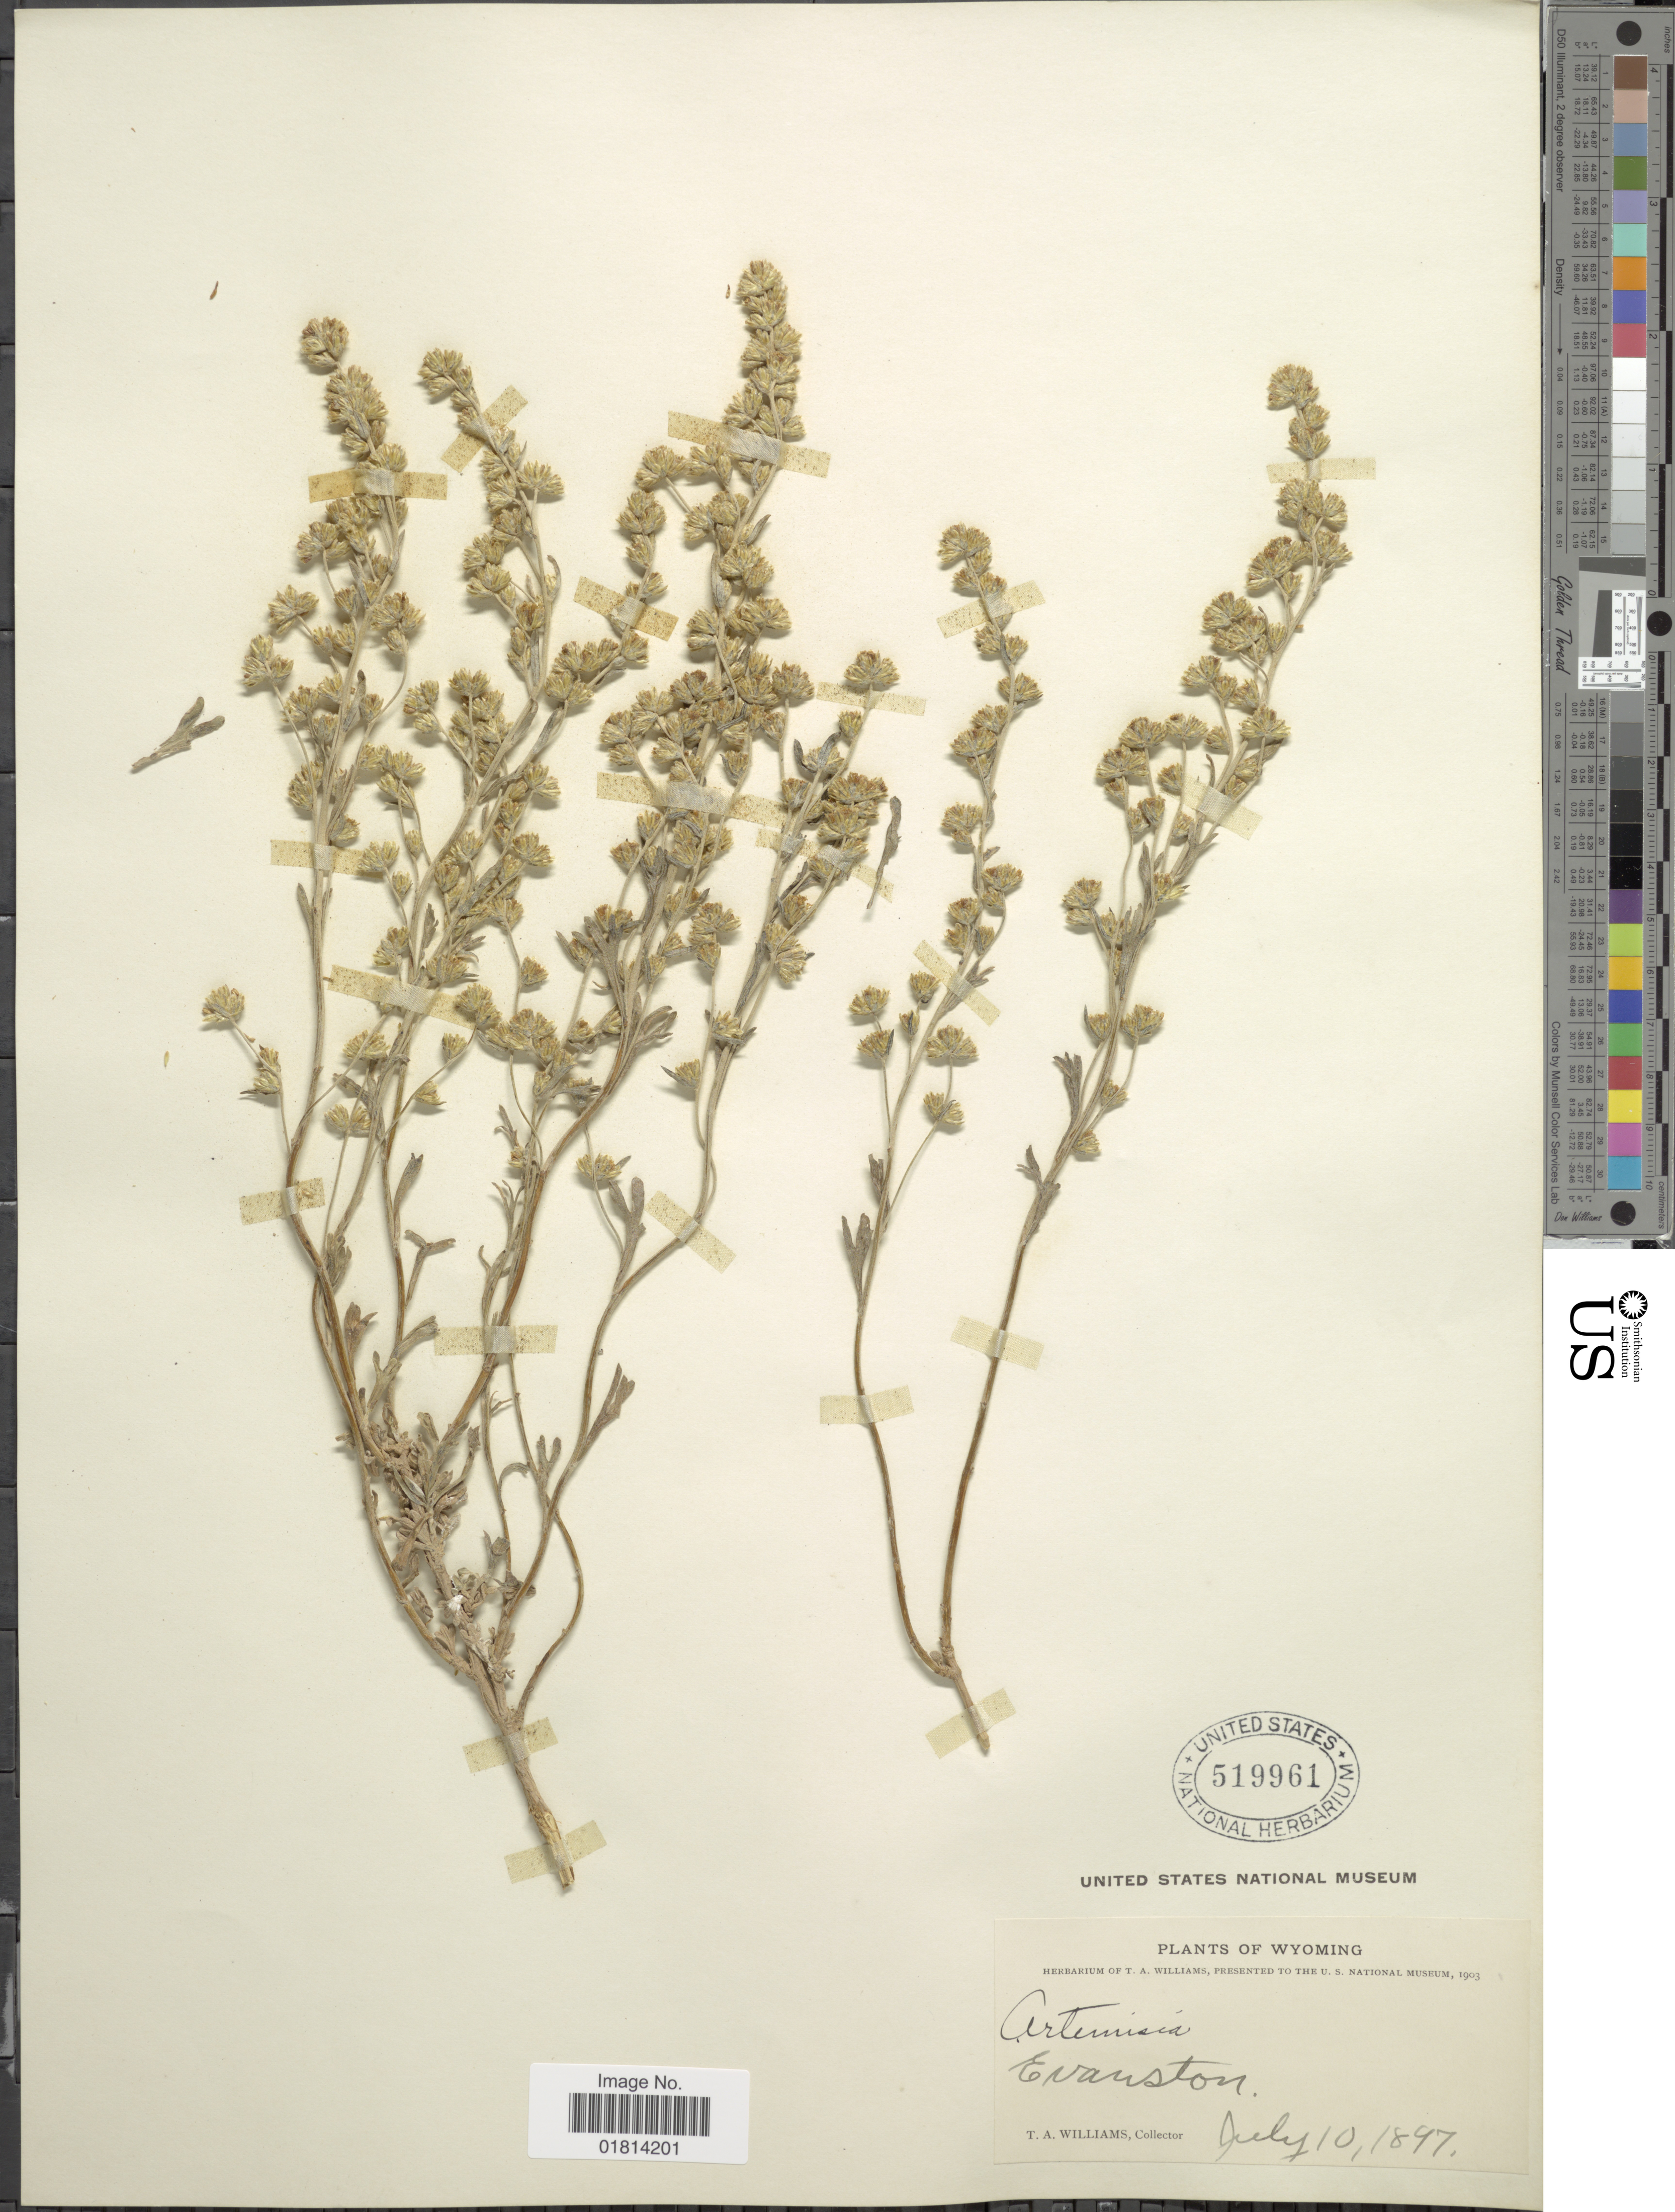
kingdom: Plantae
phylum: Tracheophyta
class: Magnoliopsida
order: Asterales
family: Asteraceae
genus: Artemisia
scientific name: Artemisia arbuscula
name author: Nutt.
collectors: T. A. Williams (herbarium)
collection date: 1897-07-10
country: United States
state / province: Wyoming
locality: Evanston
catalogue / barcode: US 519961